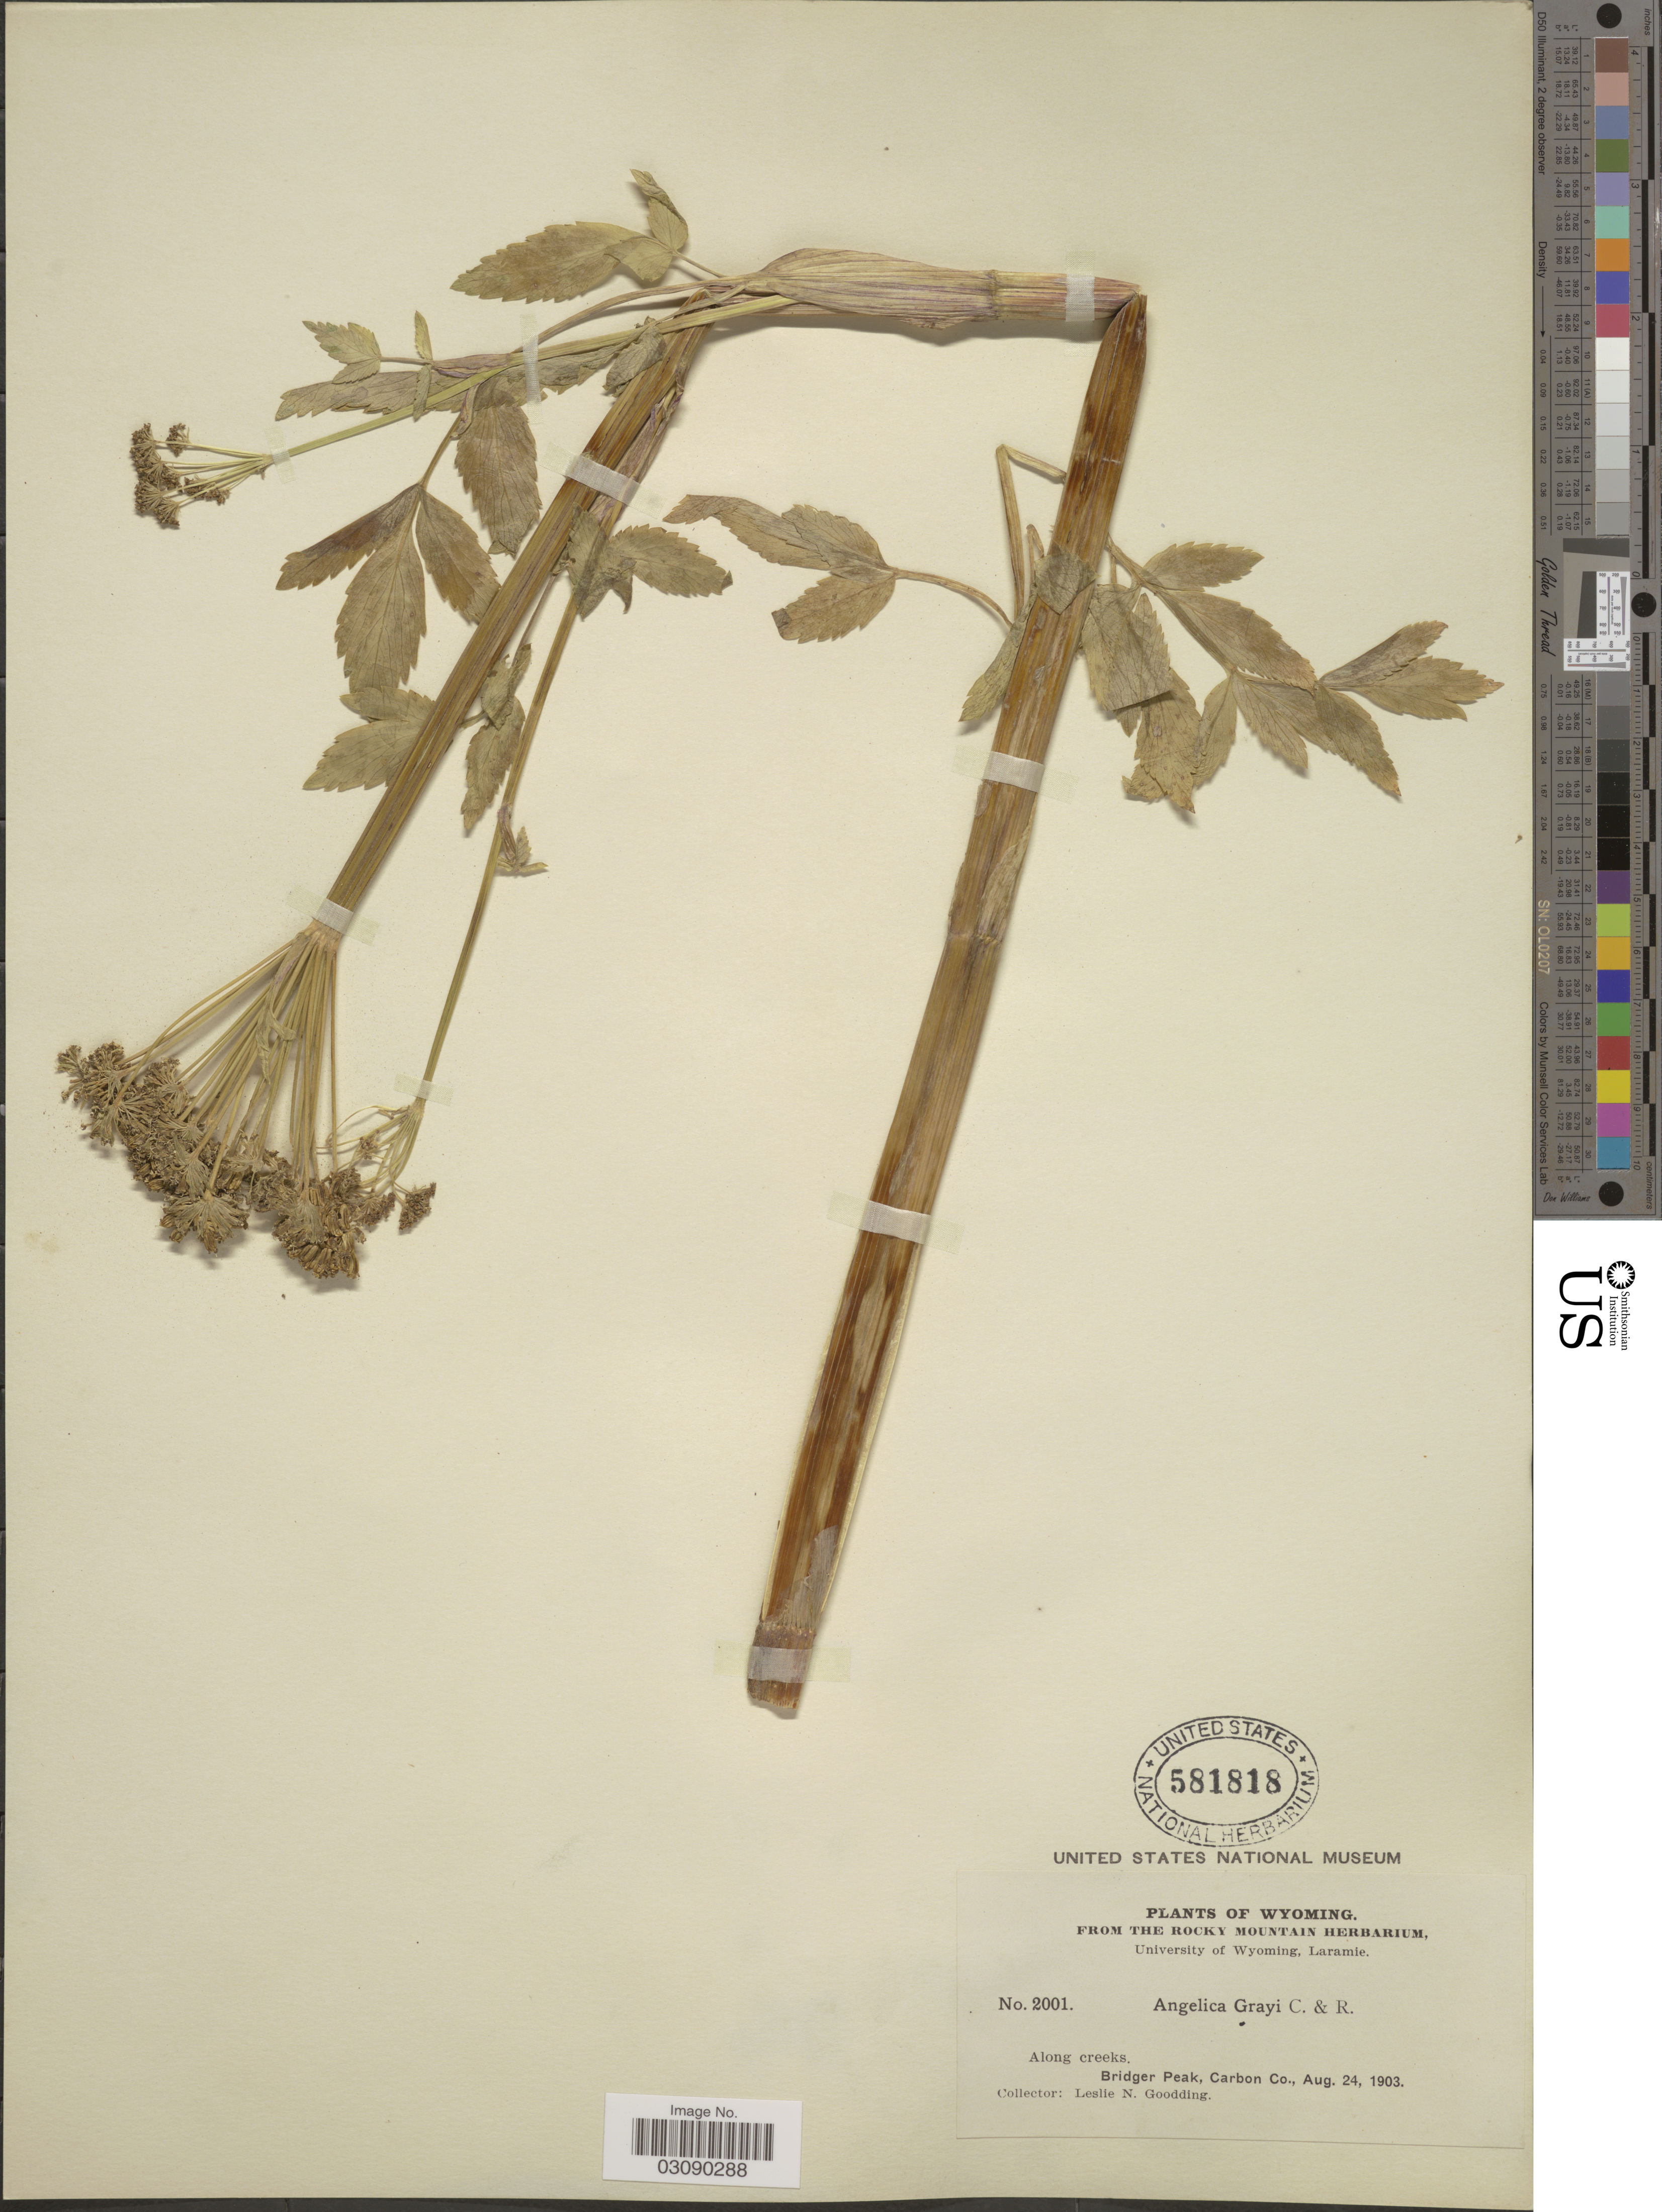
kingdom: Plantae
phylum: Tracheophyta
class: Magnoliopsida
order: Apiales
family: Apiaceae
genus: Angelica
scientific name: Angelica grayi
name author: (J.M. Coult. & Rose) J.M. Coult. & Rose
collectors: L. N. Goodding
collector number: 2001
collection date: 1903-08-24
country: United States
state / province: Wyoming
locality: Bridger Peak, Carbon Co.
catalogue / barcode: US 581818